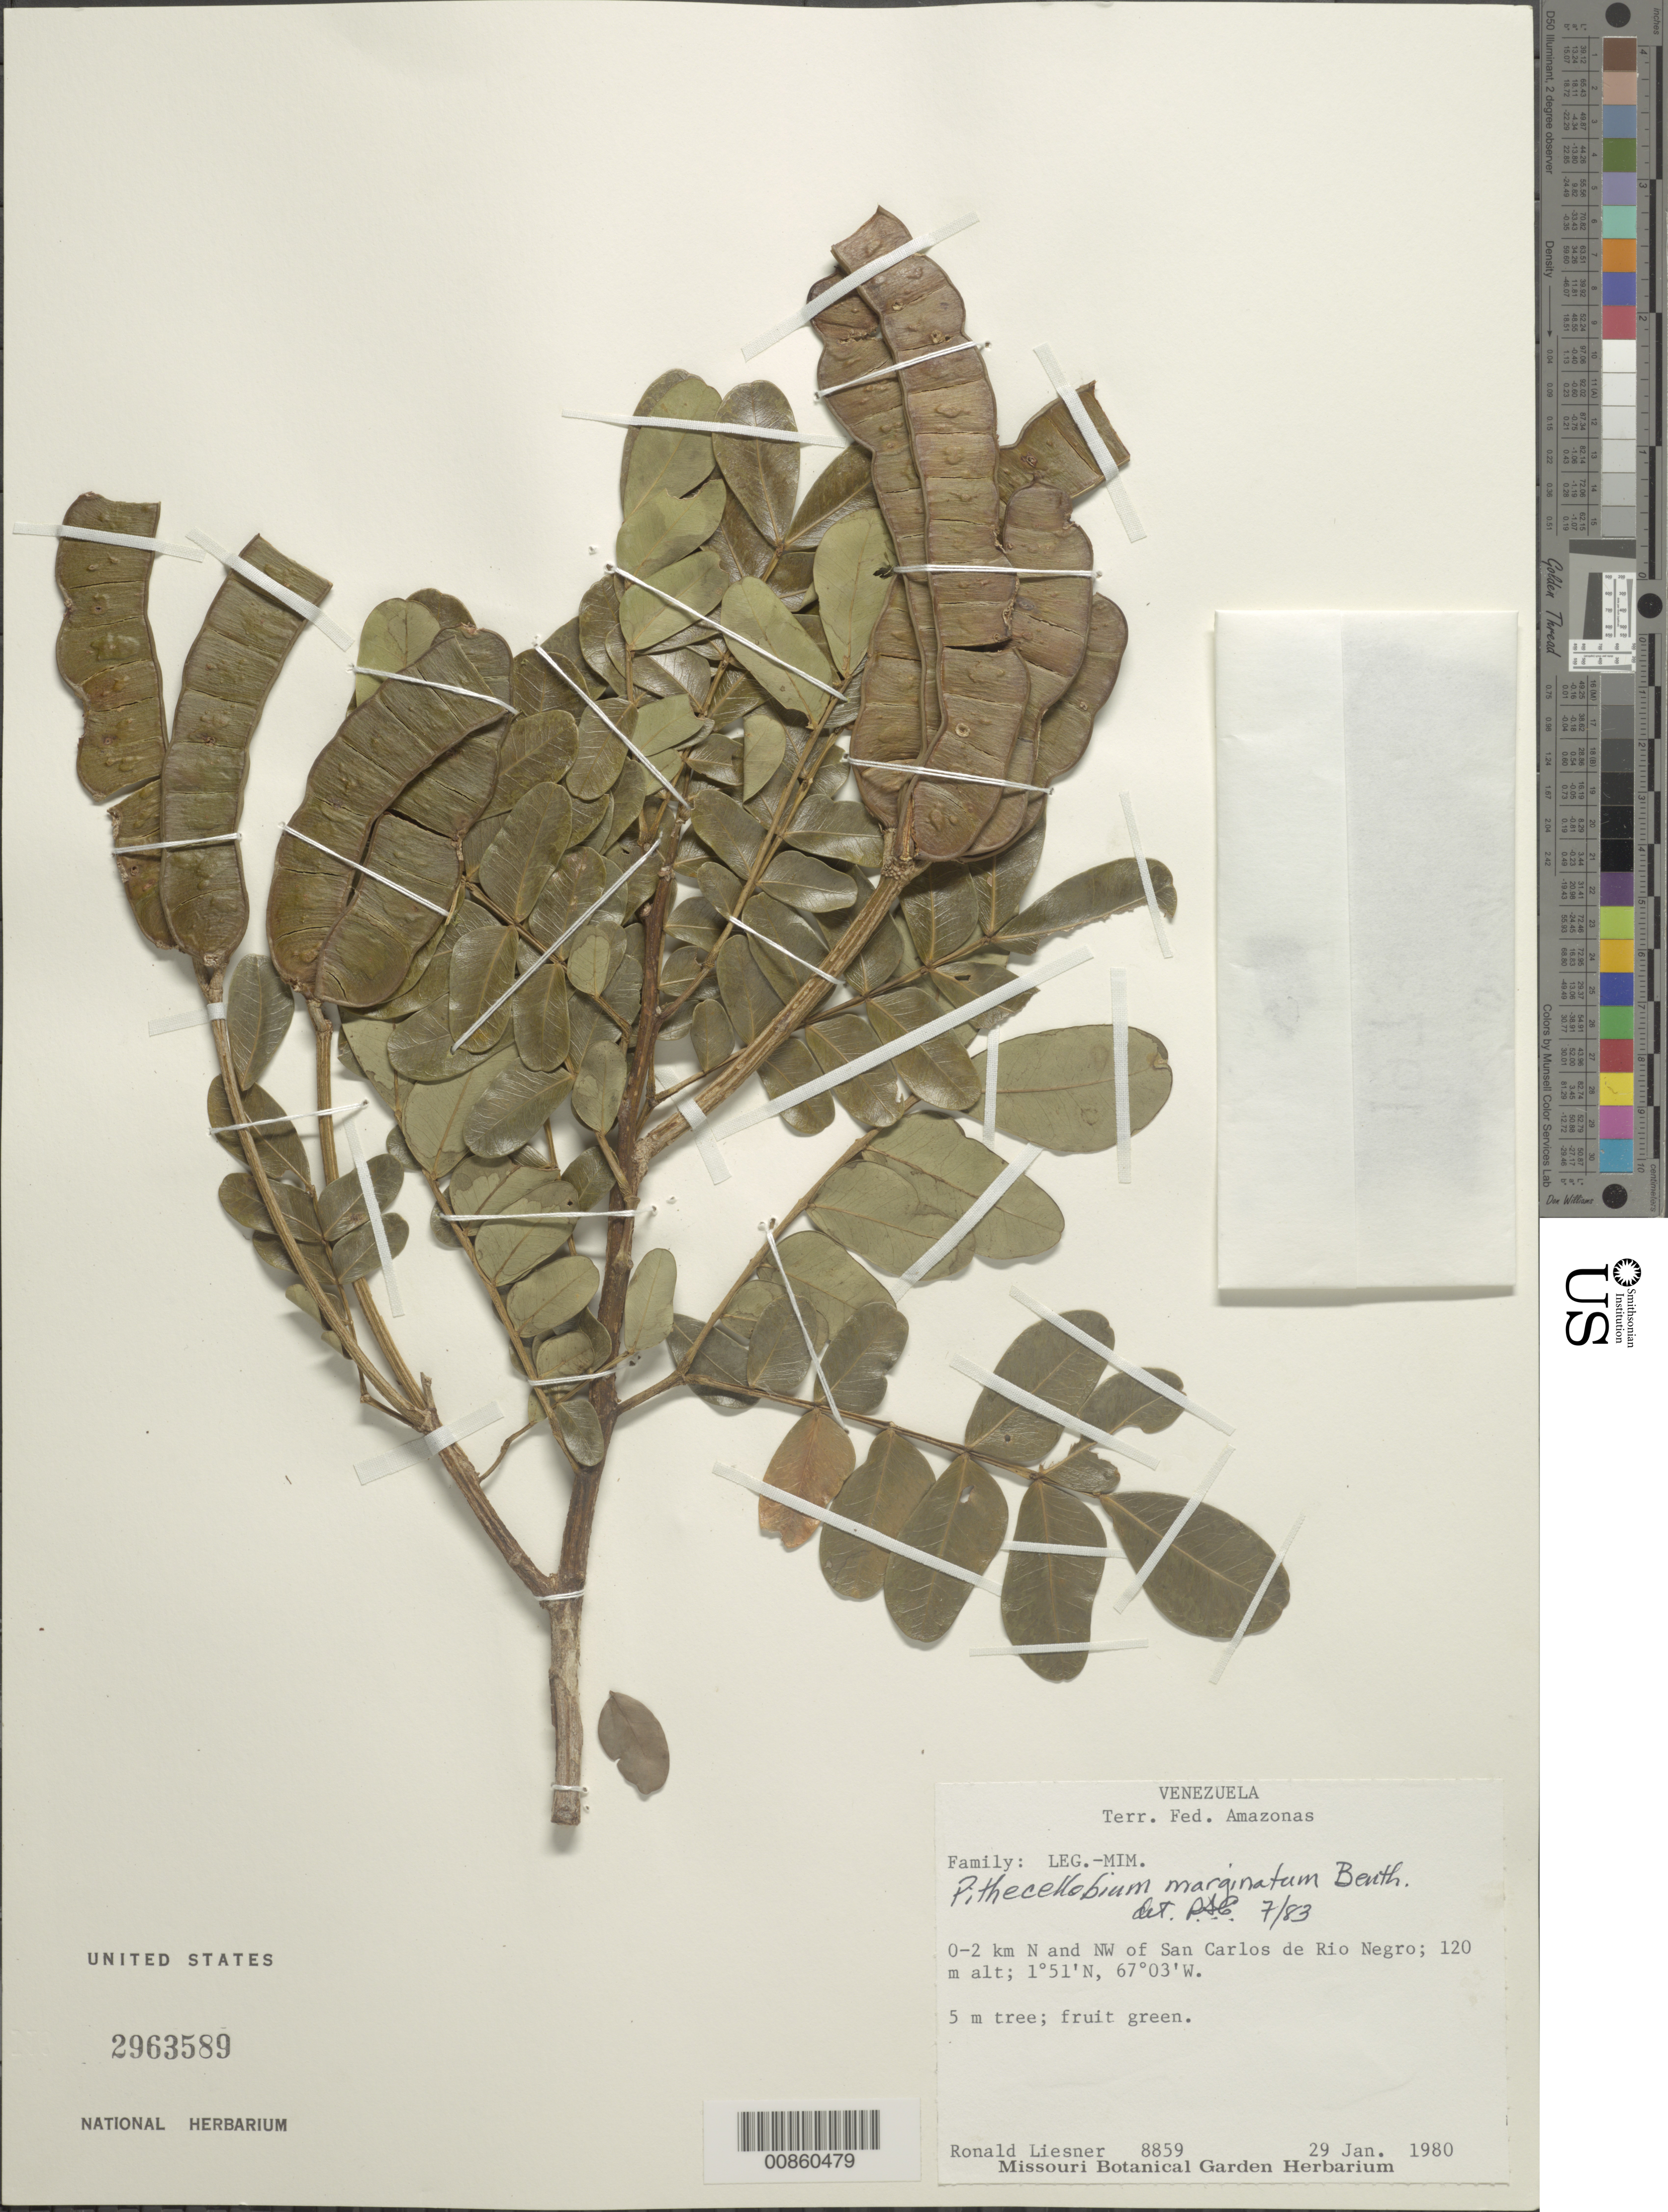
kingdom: Plantae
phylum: Tracheophyta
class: Magnoliopsida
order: Fabales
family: Fabaceae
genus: Hydrochorea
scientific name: Hydrochorea marginata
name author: (Spruce ex Benth.) Barneby & J.W. Grimes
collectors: R. L. Liesner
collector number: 8959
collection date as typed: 29-Jan-80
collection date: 1980-01-29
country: Venezuela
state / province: Amazonas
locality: San Carlos de Río Negro, 0-2 km N and NW of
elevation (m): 120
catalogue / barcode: US 2963589